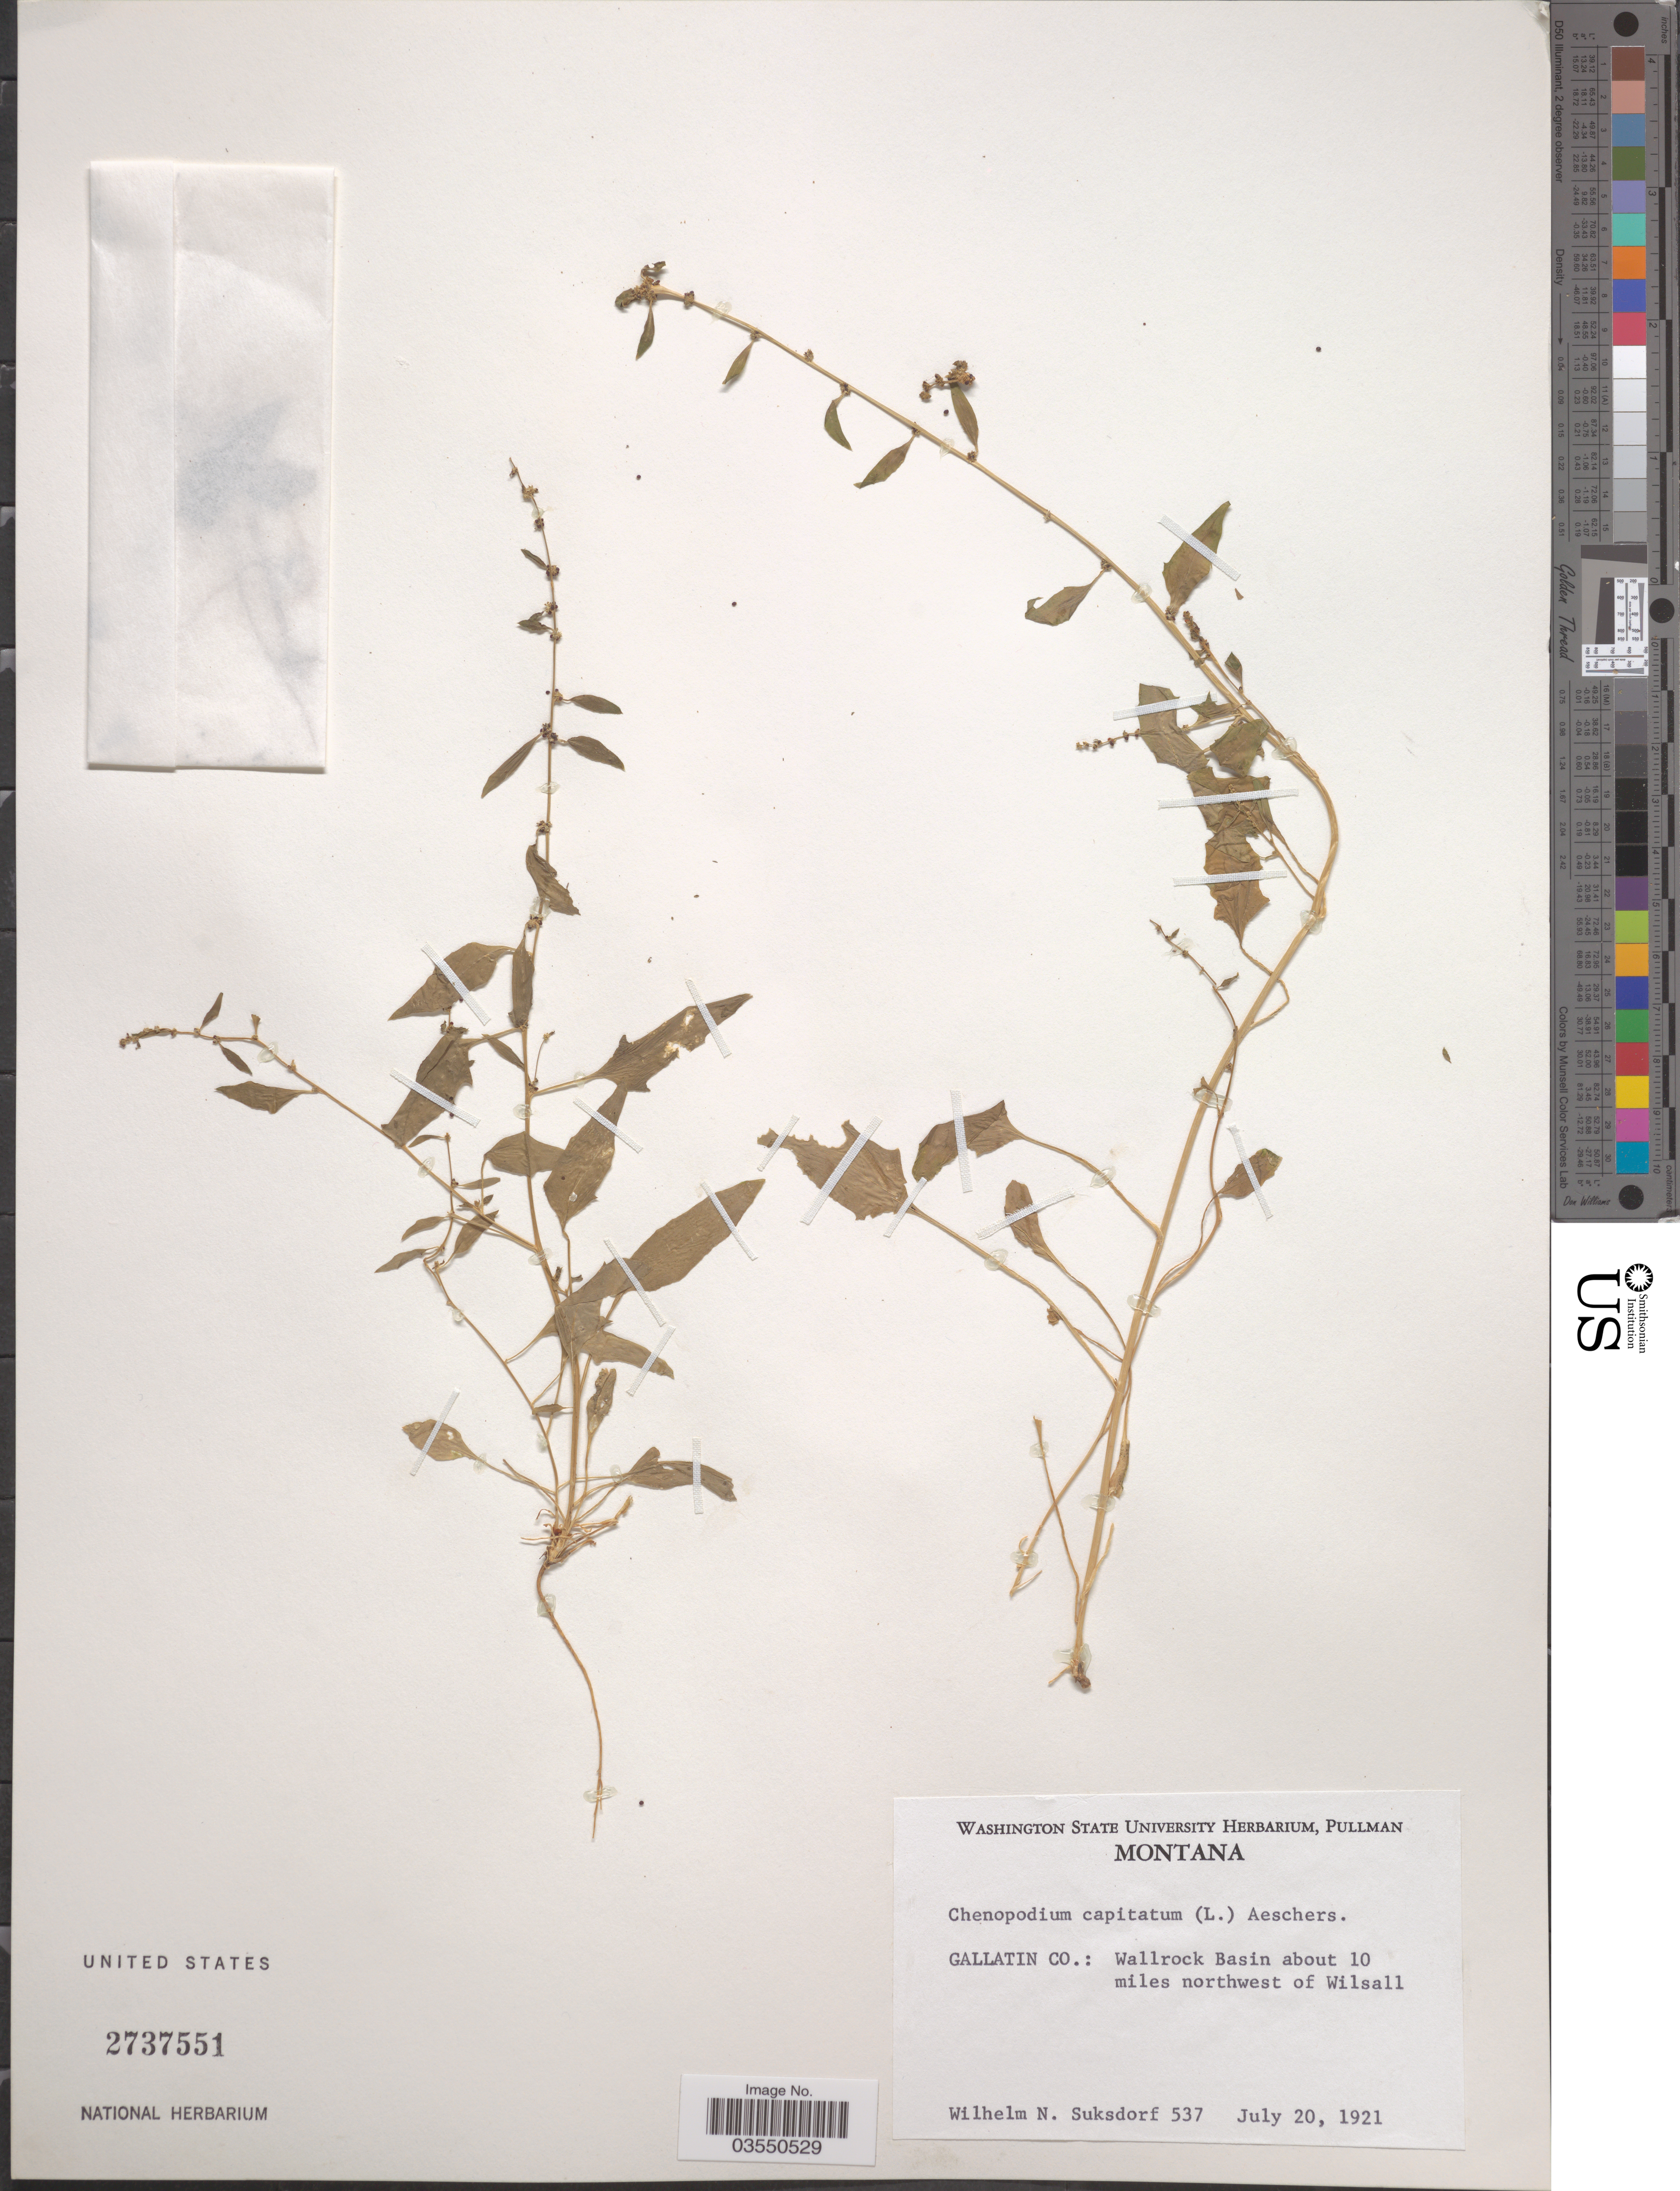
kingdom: Plantae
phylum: Tracheophyta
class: Magnoliopsida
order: Caryophyllales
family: Amaranthaceae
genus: Blitum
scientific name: Blitum capitatum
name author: L.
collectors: W. N. Suksdorf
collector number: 537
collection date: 1921-07-20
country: United States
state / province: Montana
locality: Gallatan Co.: Wallrock Basin about 10 miles northwest of Wilsall.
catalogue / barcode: US 2737551